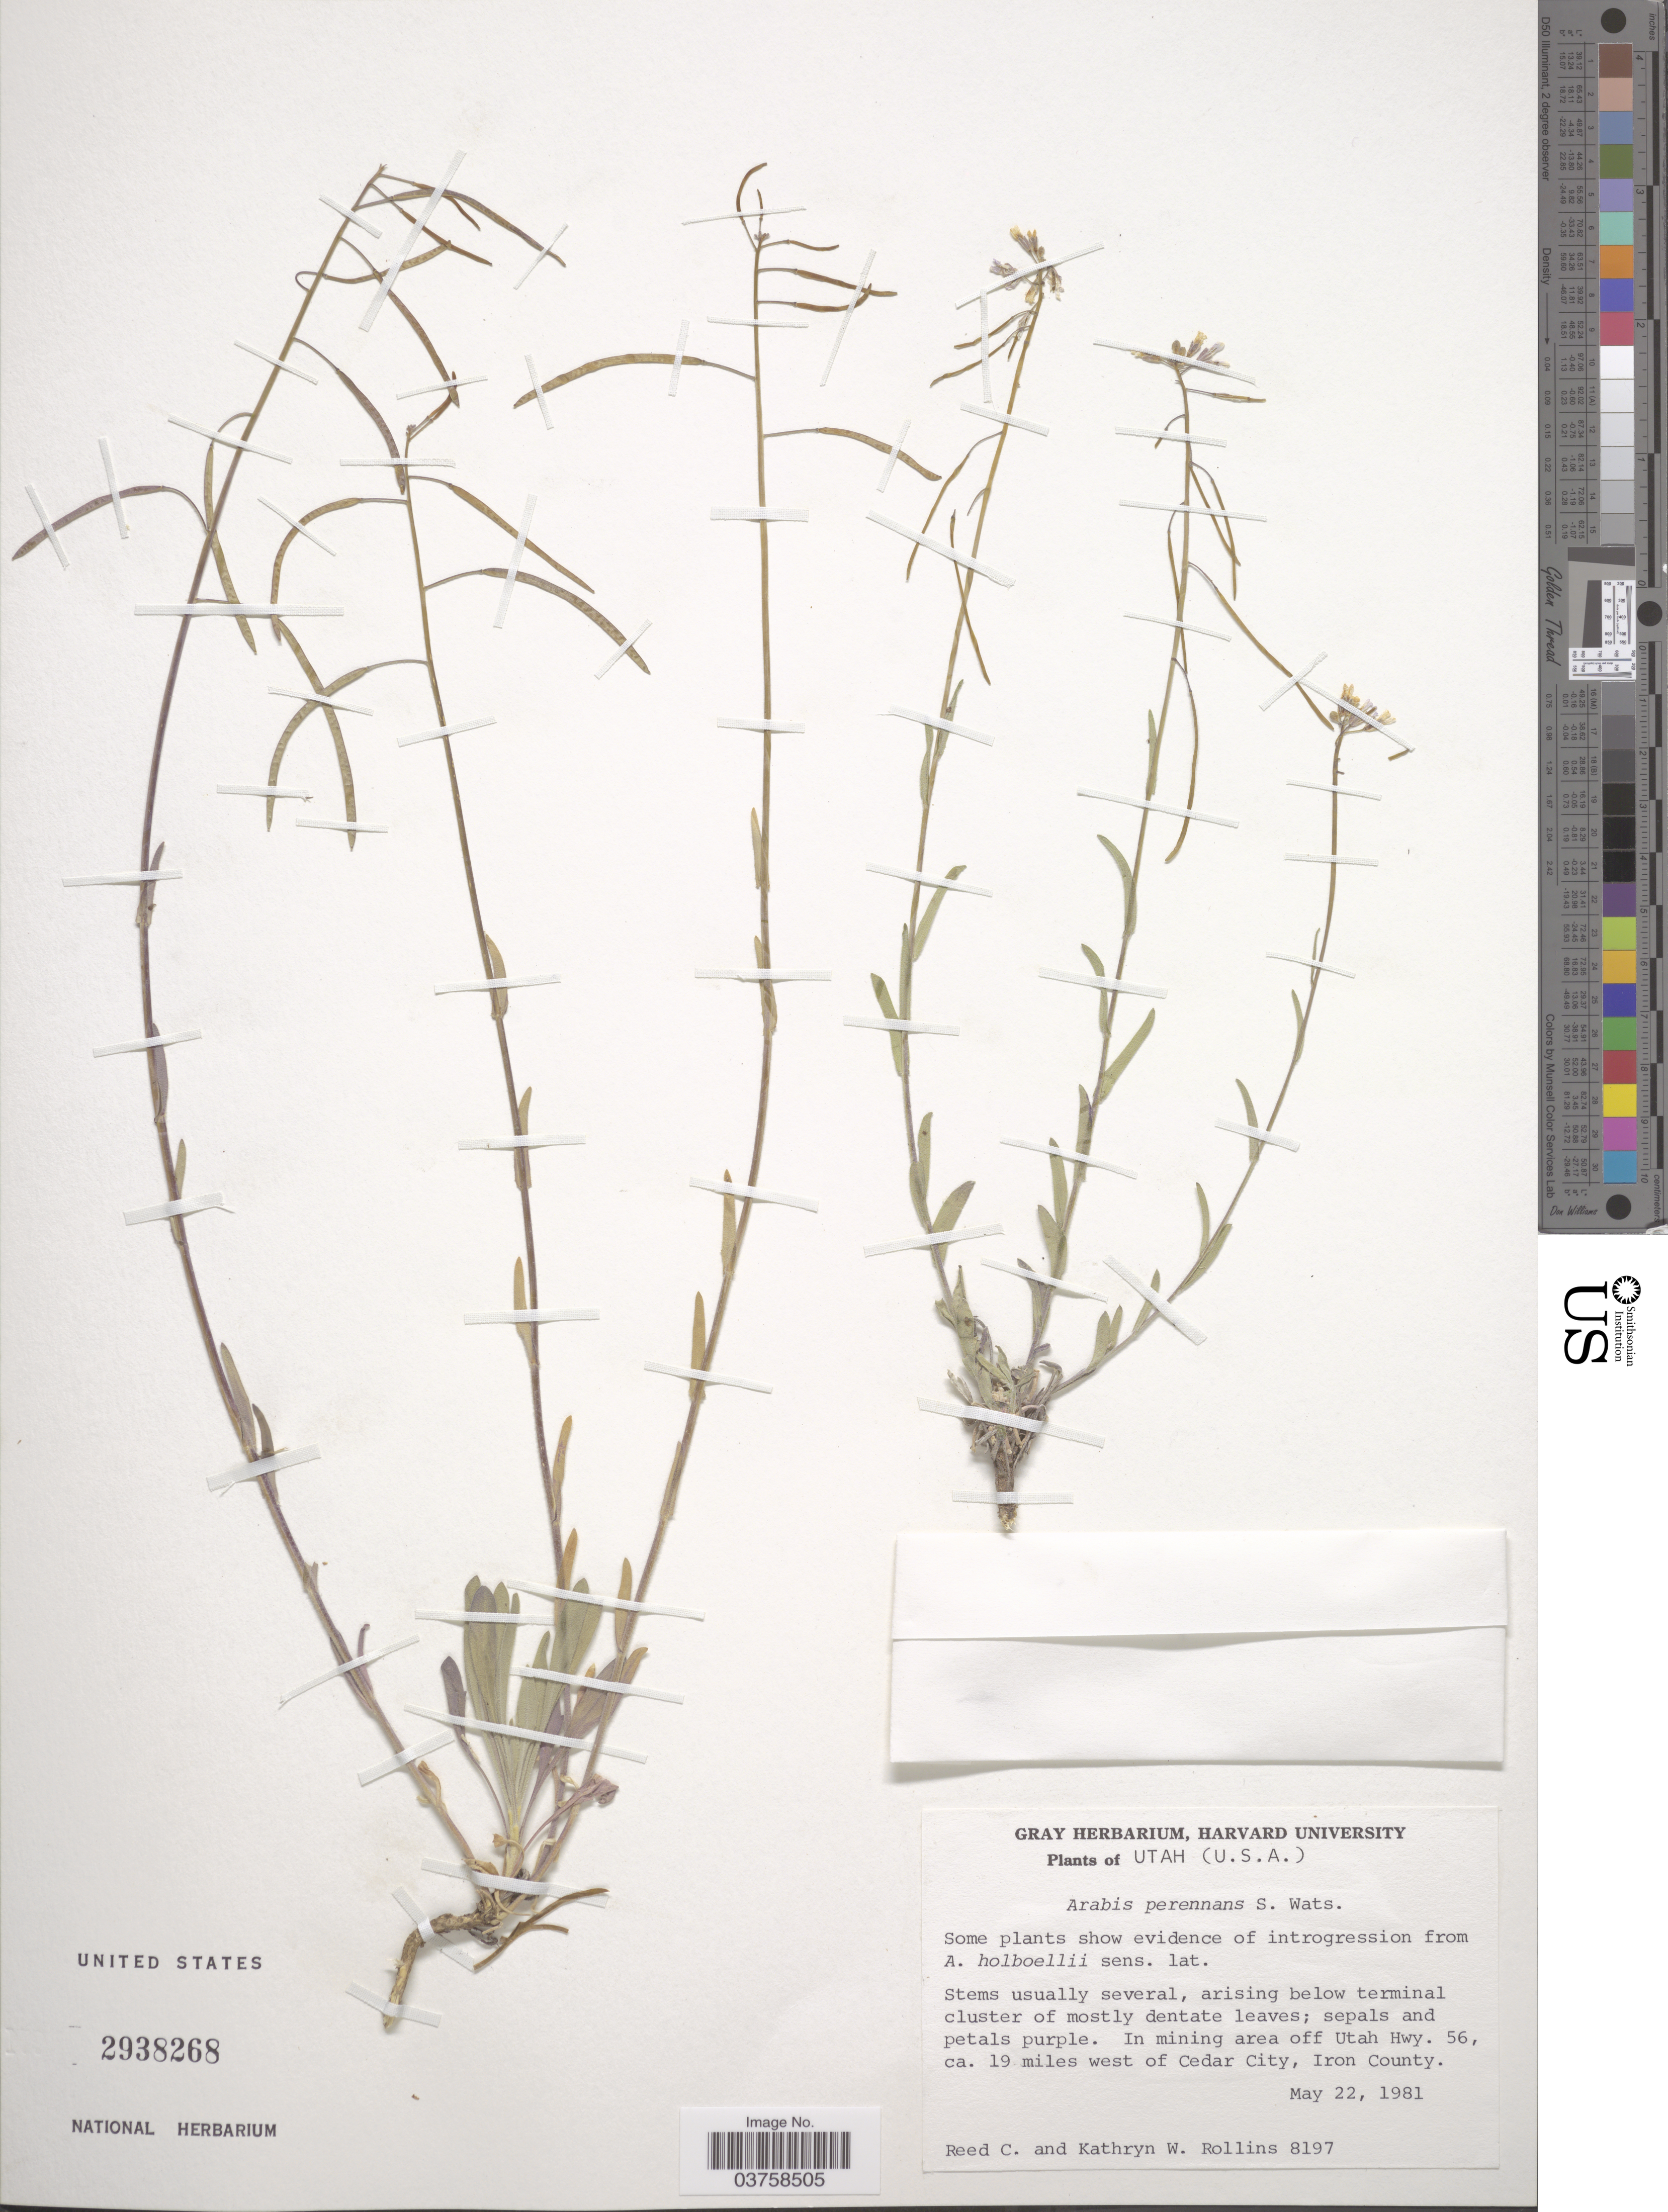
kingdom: Plantae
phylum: Tracheophyta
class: Magnoliopsida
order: Brassicales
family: Brassicaceae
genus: Arabis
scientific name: Arabis perennans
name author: S. Watson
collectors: R. C. Rollins & K. W. Rollins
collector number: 8197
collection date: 1981-05-22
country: United States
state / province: Utah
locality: In mining area off Utah Hwy. 56, ca. 19 miles west of Cedar City, Iron County.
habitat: in mining area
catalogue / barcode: US 2938268